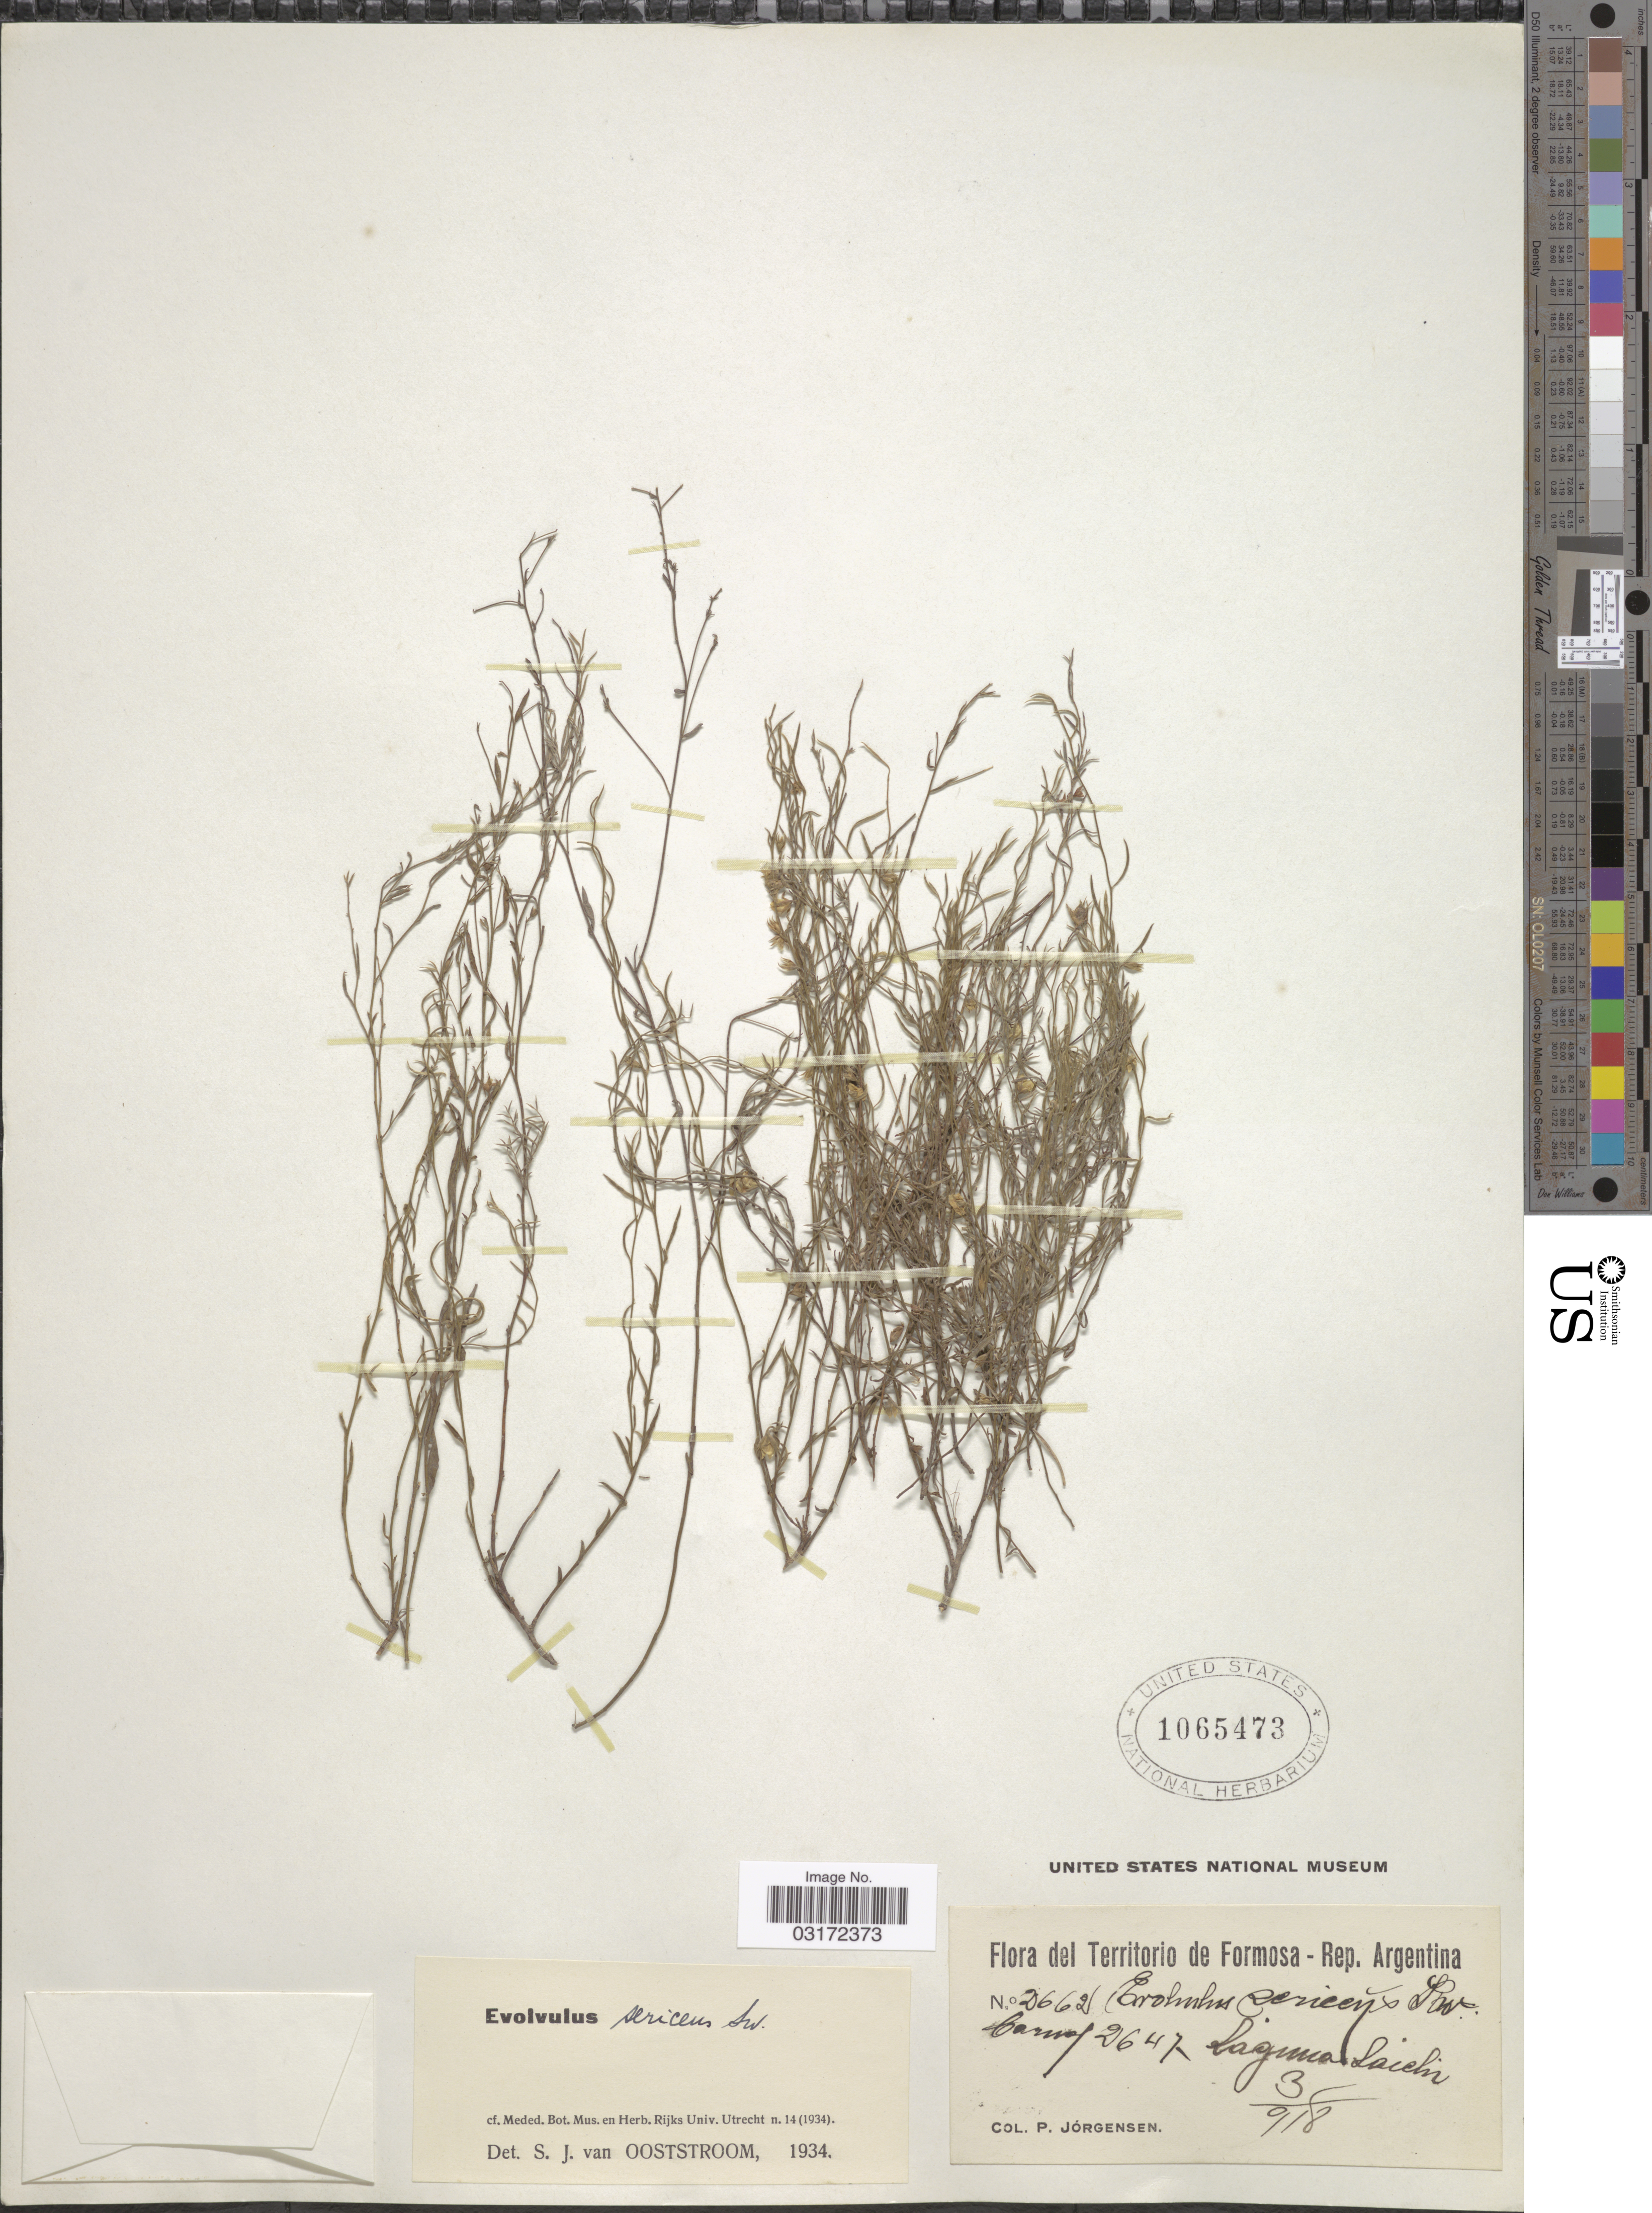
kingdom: Plantae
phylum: Tracheophyta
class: Magnoliopsida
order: Solanales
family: Convolvulaceae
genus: Evolvulus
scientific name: Evolvulus sericeus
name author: Sw.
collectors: P. Jörgensen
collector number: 2662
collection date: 1918-03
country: Argentina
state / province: Formosa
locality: Laguna Laishí.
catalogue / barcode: US 1065473